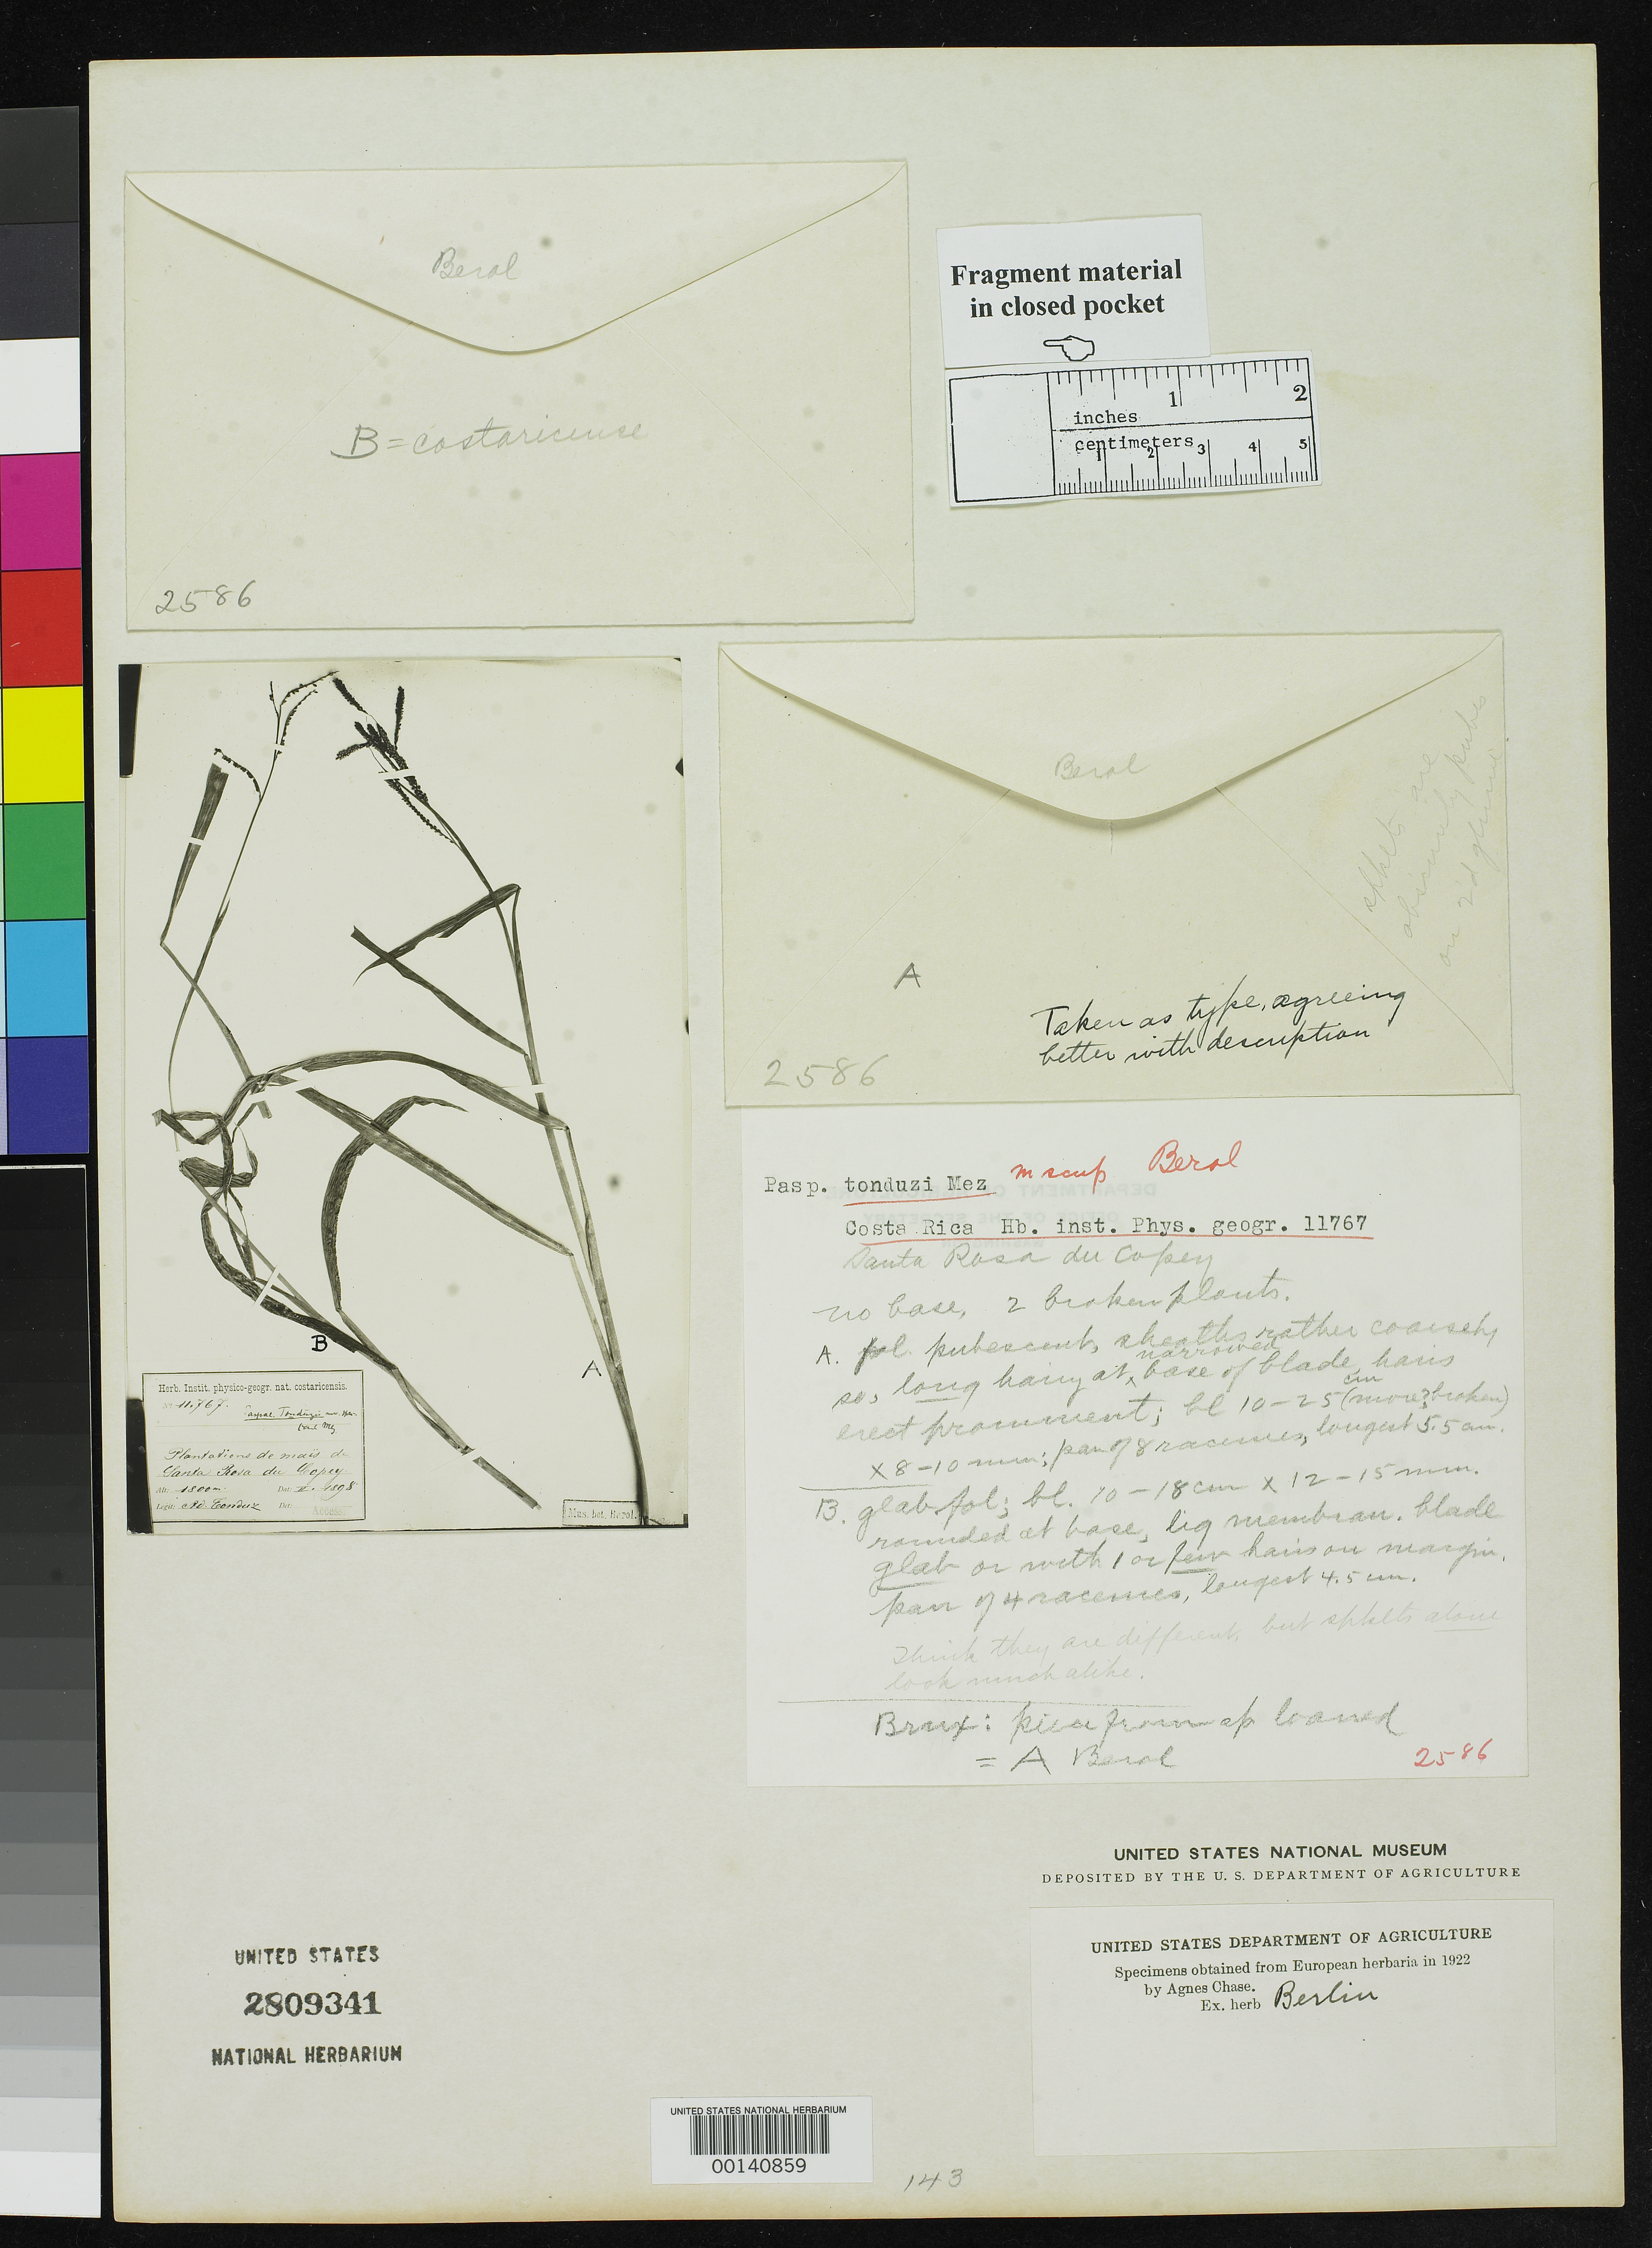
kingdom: Plantae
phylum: Tracheophyta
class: Liliopsida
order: Poales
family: Poaceae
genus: Paspalum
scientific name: Paspalum tonduzii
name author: Mez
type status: Isolectotype; Type Collection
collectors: A. Tonduz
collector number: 11767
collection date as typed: Feb 1898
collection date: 1898-02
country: Costa Rica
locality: Santa Rosa du Copey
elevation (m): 1800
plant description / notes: Photograph and fragmentary material of type specimen ex herb. Berlin. Fragments of 2 elements from type at B, apparently representing mixture of 2 taxa.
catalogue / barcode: US 2809341